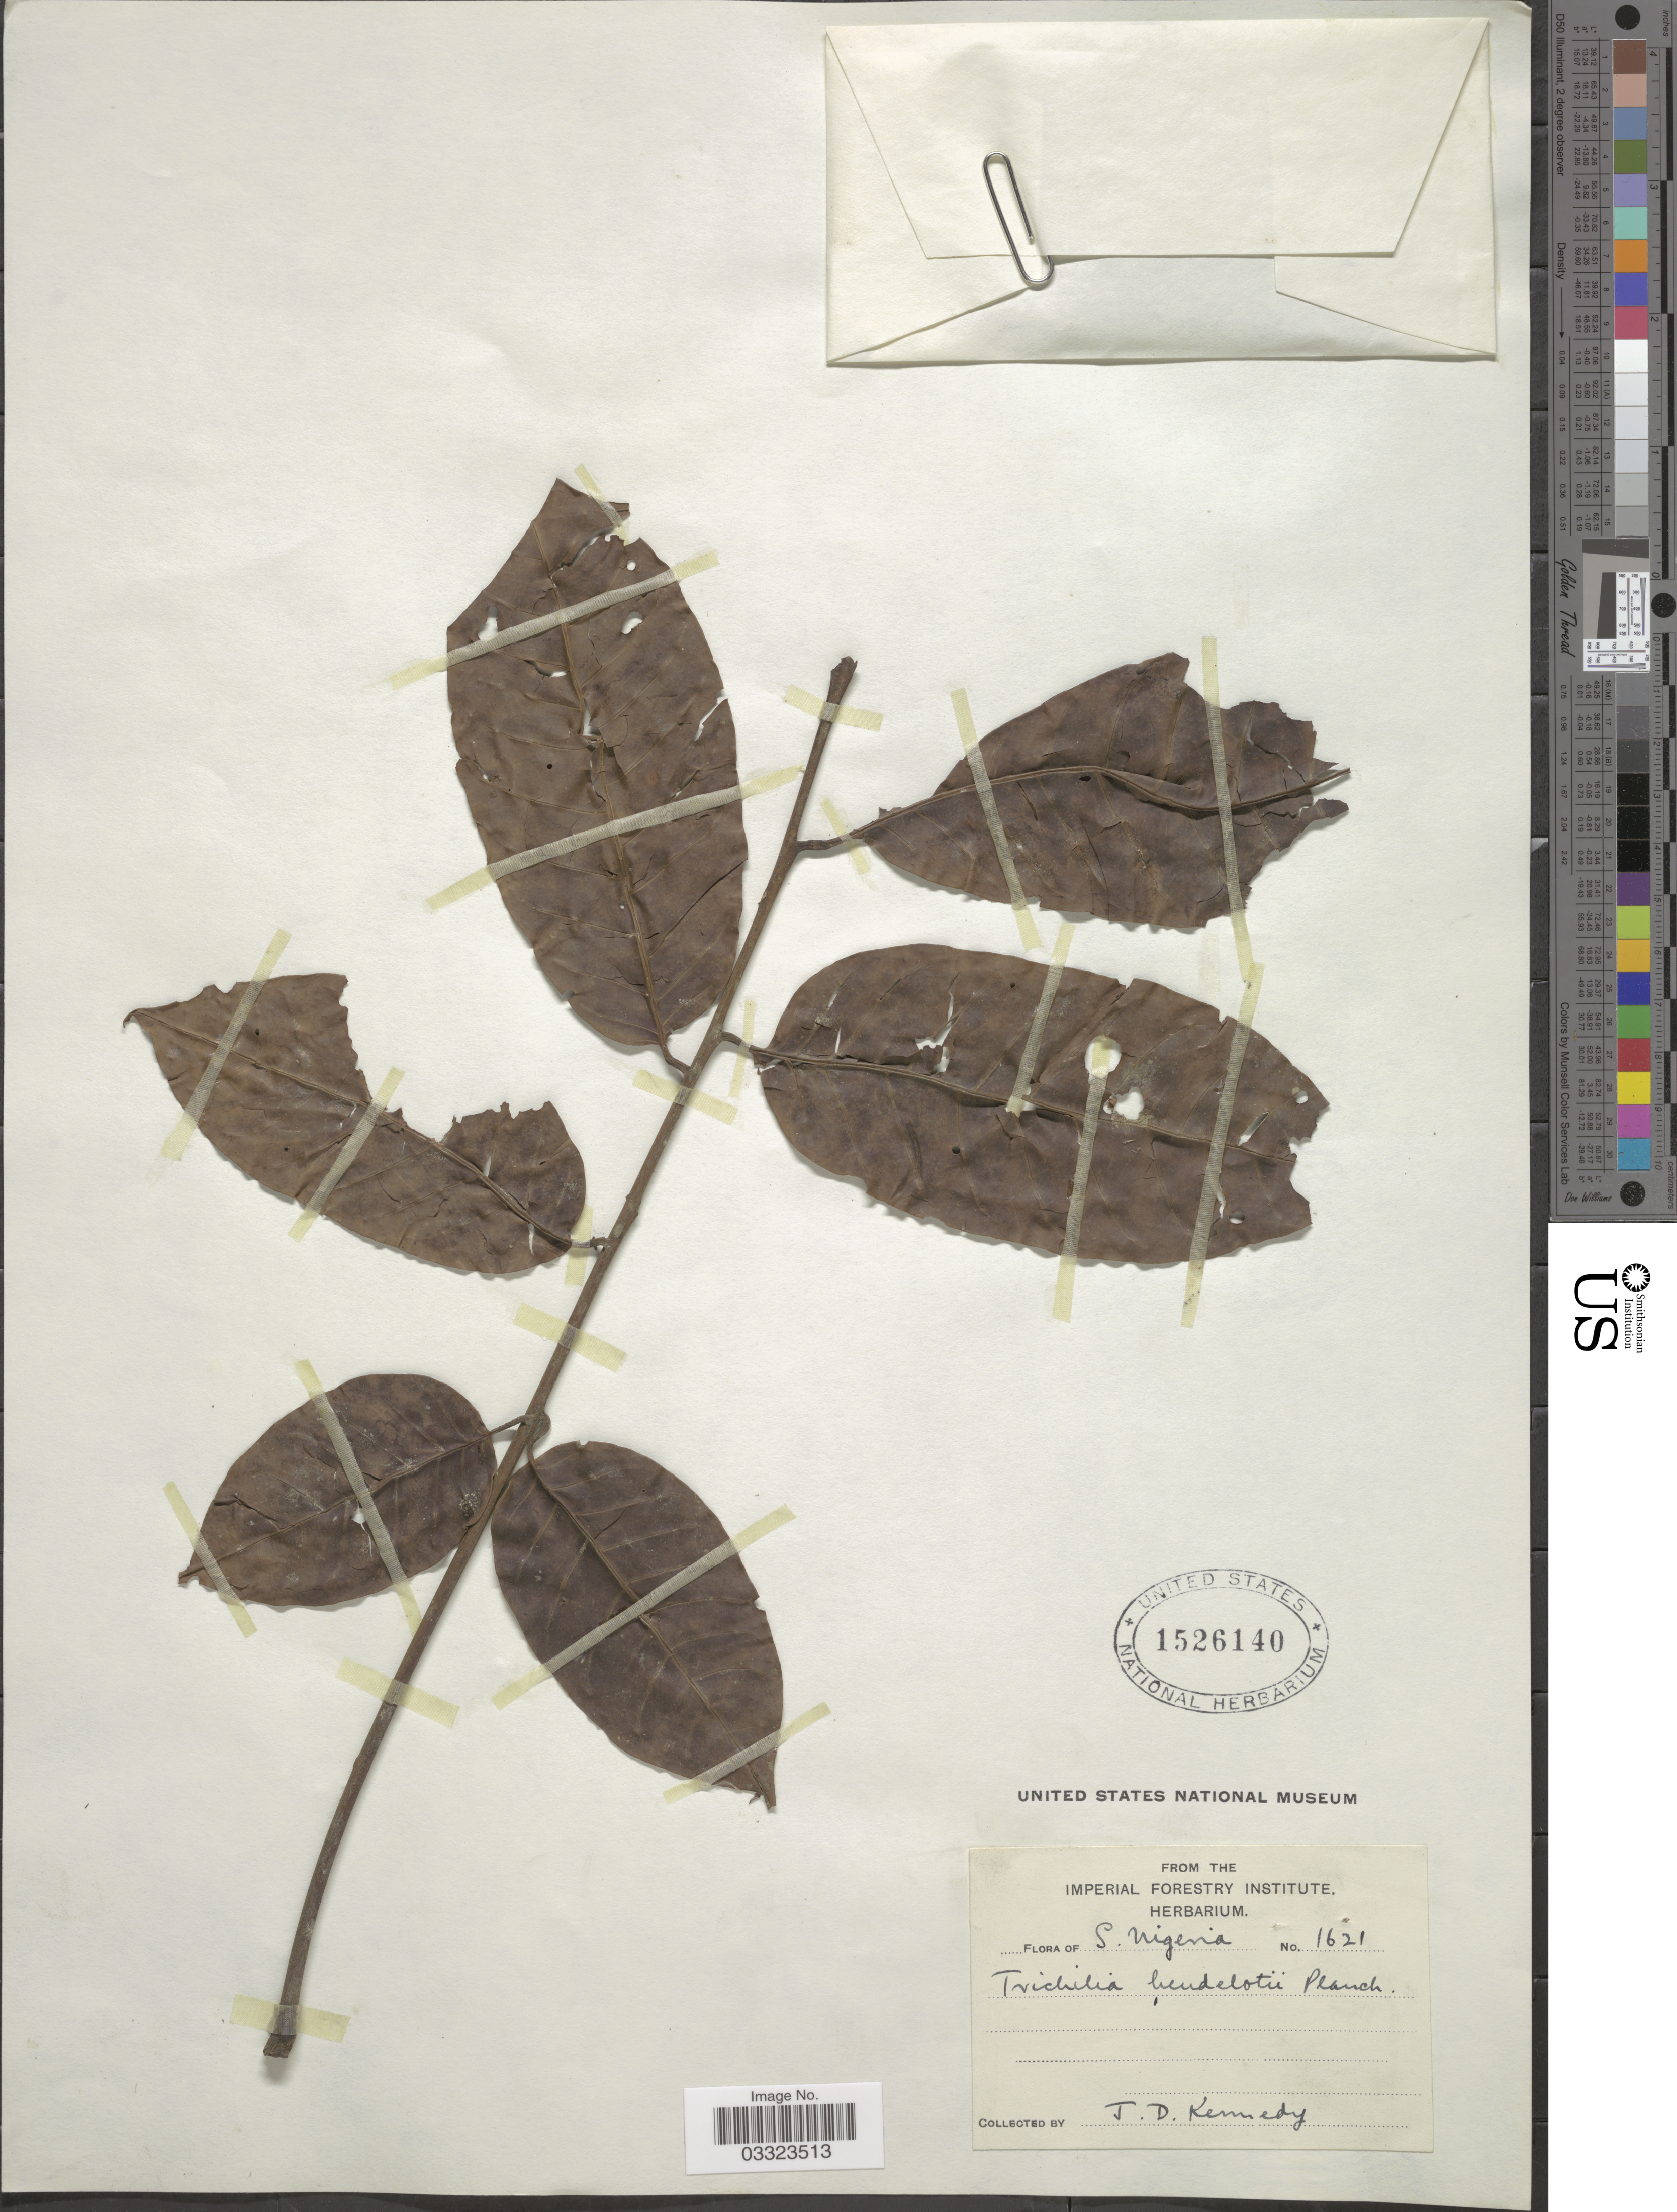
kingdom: Plantae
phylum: Tracheophyta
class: Magnoliopsida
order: Sapindales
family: Meliaceae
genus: Trichilia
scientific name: Trichilia heudelotii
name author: Planch. ex Oliv.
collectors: J. D. Kennedy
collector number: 1621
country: Nigeria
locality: S. Nigeria.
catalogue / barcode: US 1526140